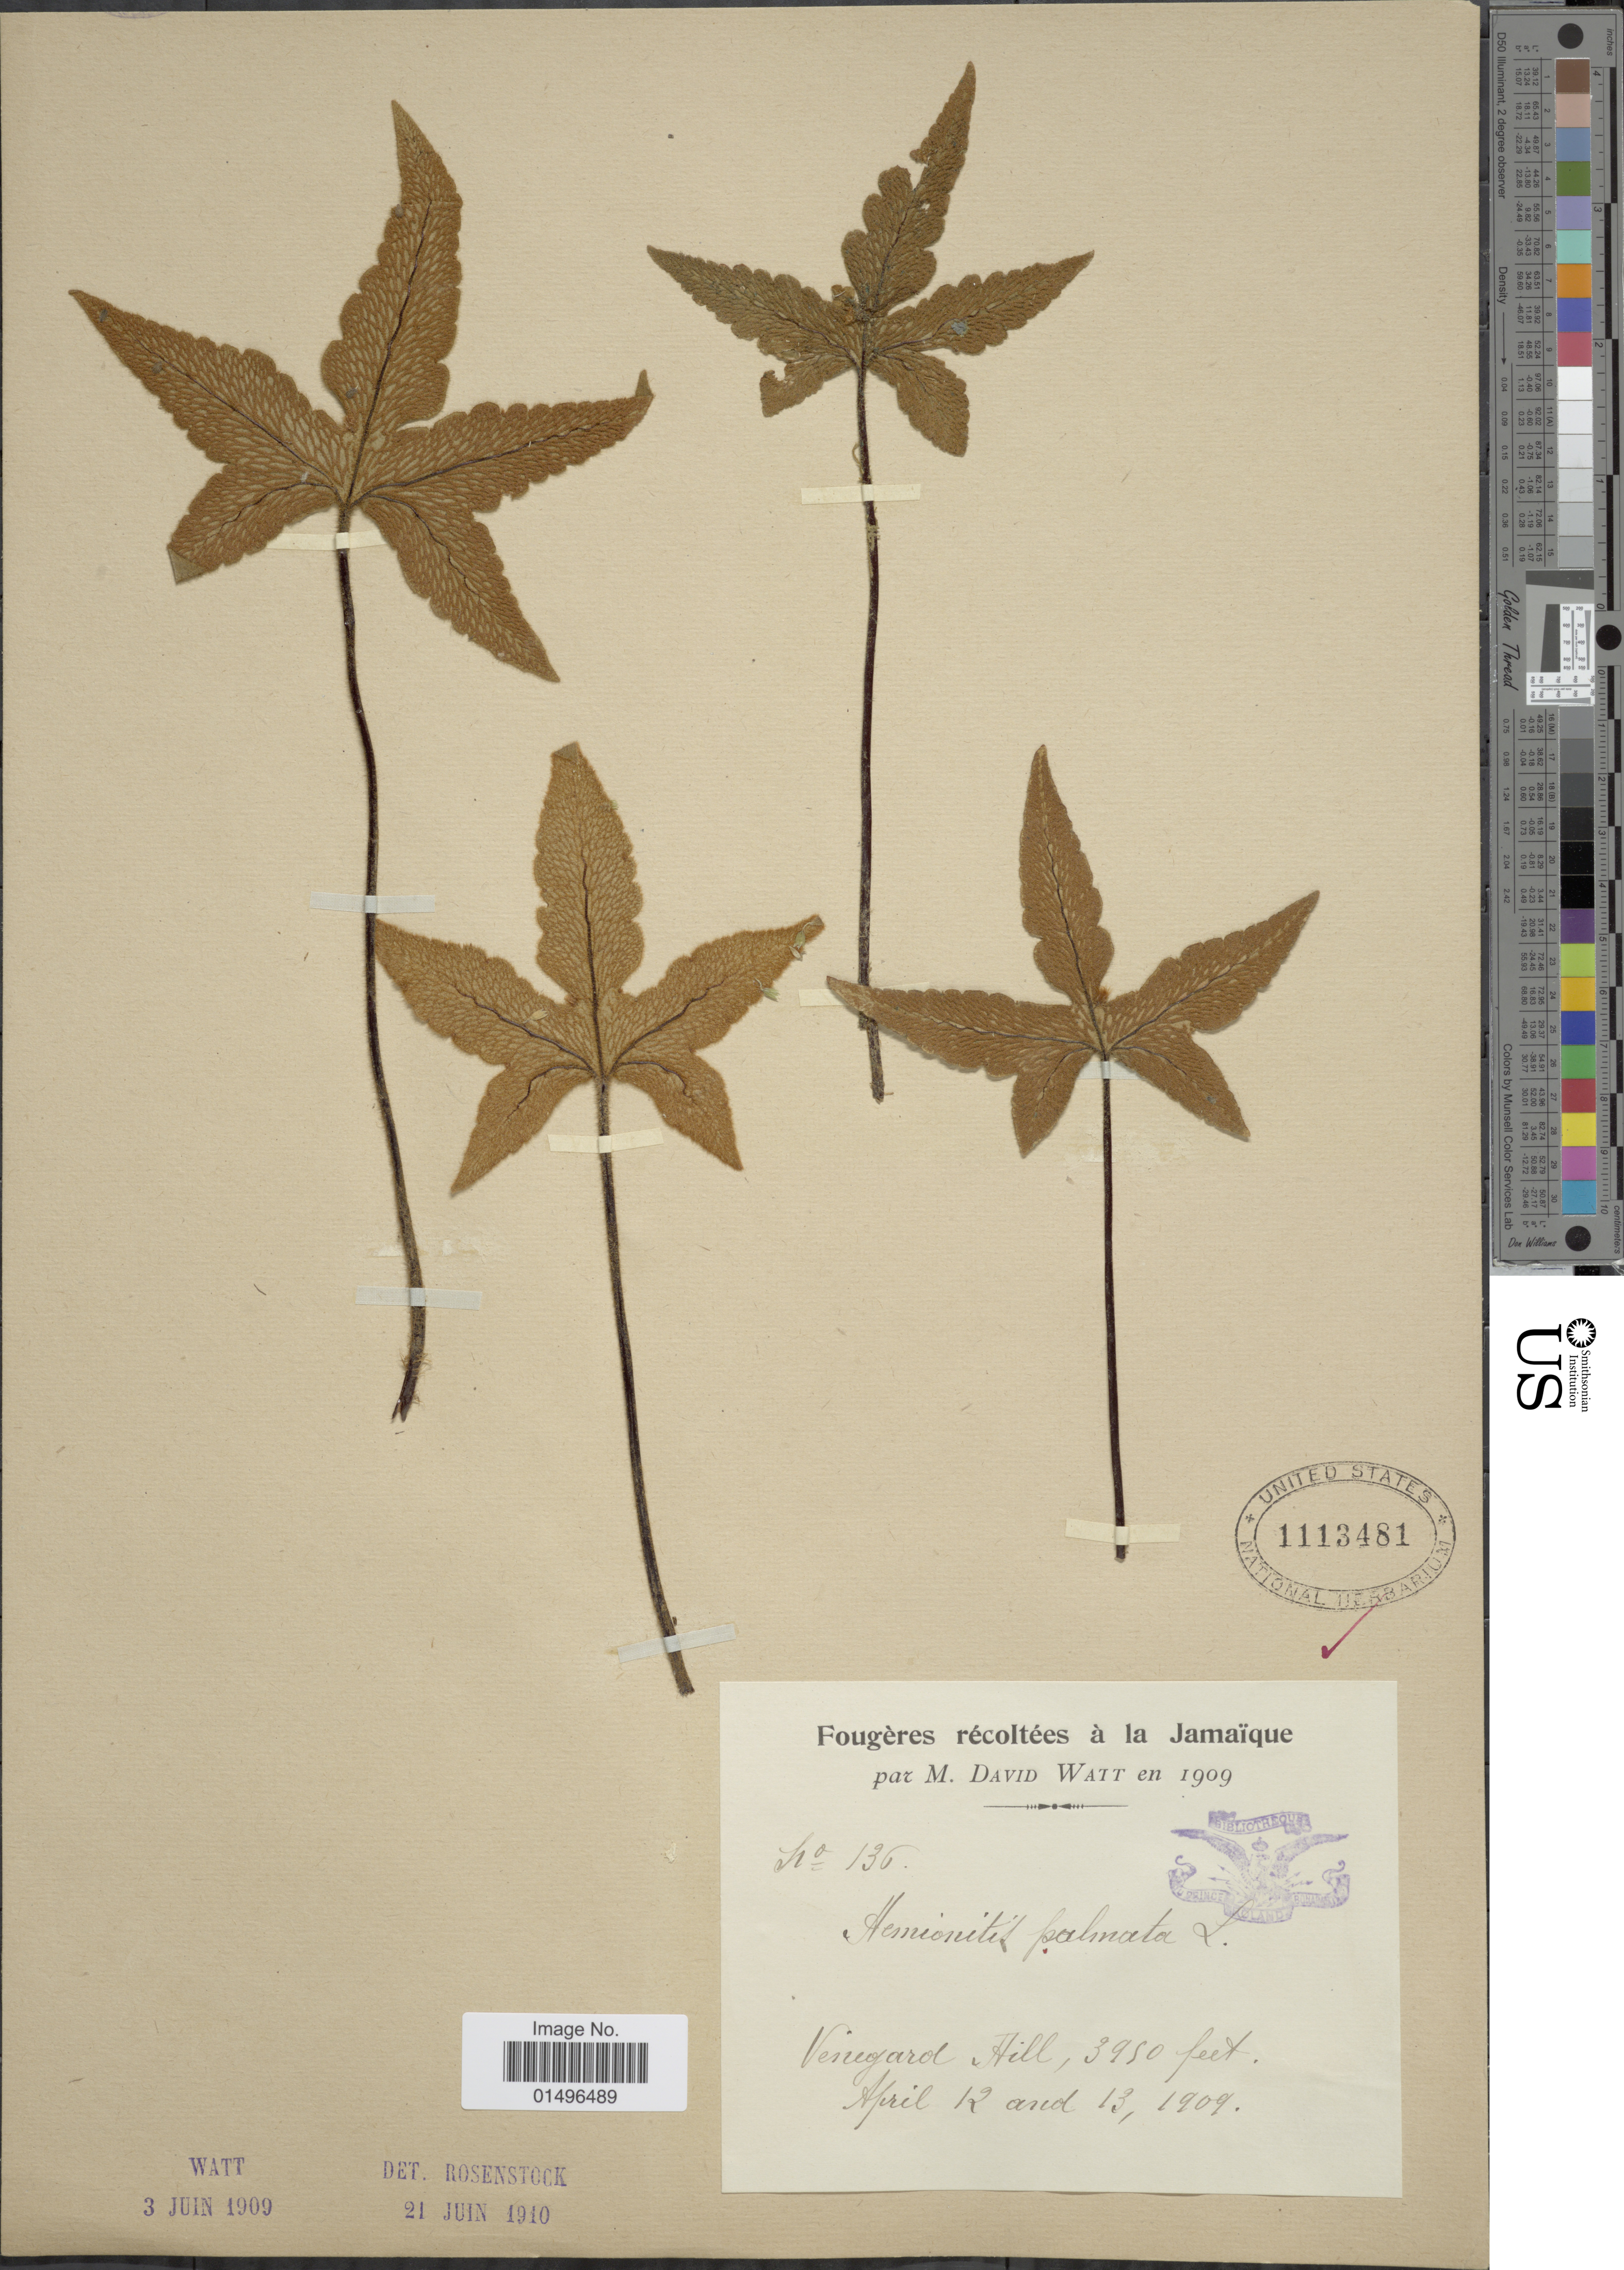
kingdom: Plantae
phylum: Tracheophyta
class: Polypodiopsida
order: Polypodiales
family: Pteridaceae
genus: Hemionitis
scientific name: Hemionitis palmata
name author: L.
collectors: D. A. P. Watt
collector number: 136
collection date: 1909-04-12/1909-04-13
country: Jamaica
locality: Jamaique, Venegard Hill.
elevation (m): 1204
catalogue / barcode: US 1113481